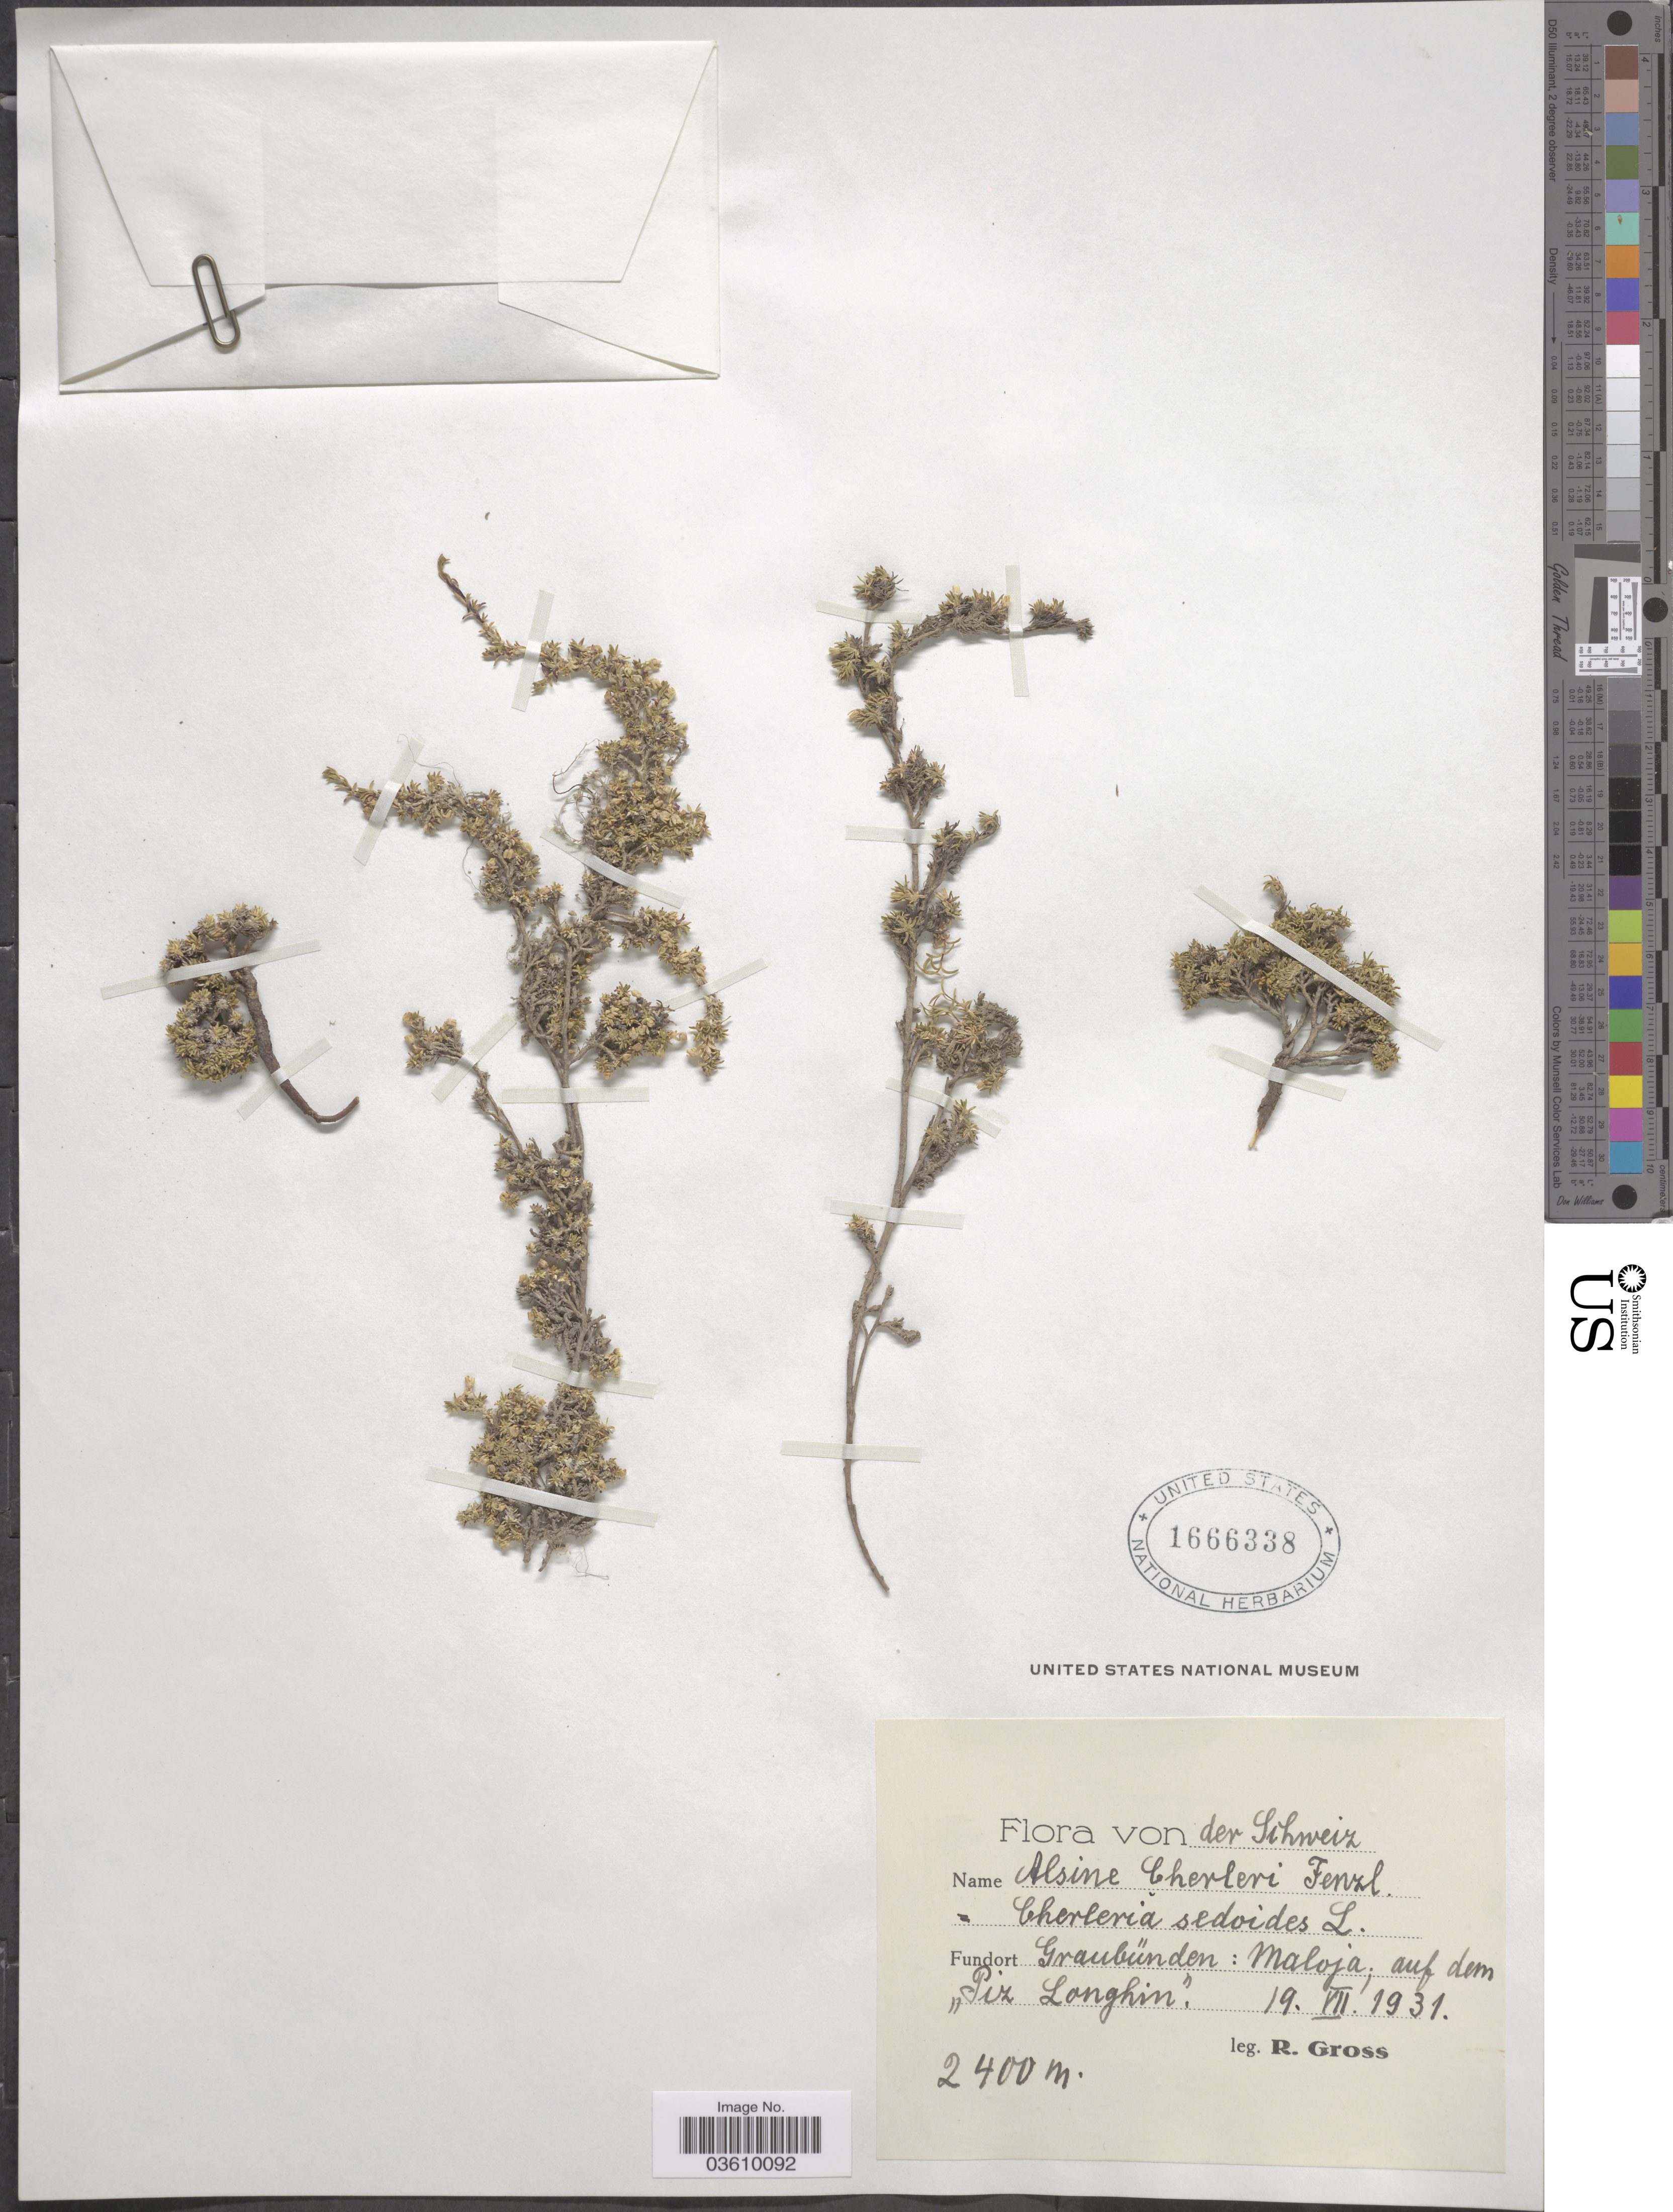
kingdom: Plantae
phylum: Tracheophyta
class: Magnoliopsida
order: Caryophyllales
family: Caryophyllaceae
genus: Cherleria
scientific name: Cherleria sedoides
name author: L.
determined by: Strong, Mark T., (BOT), Smithsonian Institution - National Museum of Natural History (UNITED STATES)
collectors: R. Gross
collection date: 1931-07-19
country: Switzerland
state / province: Graubunden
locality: Schweiz. Graubünden: Maloja; auf dem "Piz Longhin.".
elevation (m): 2400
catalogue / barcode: US 1666338